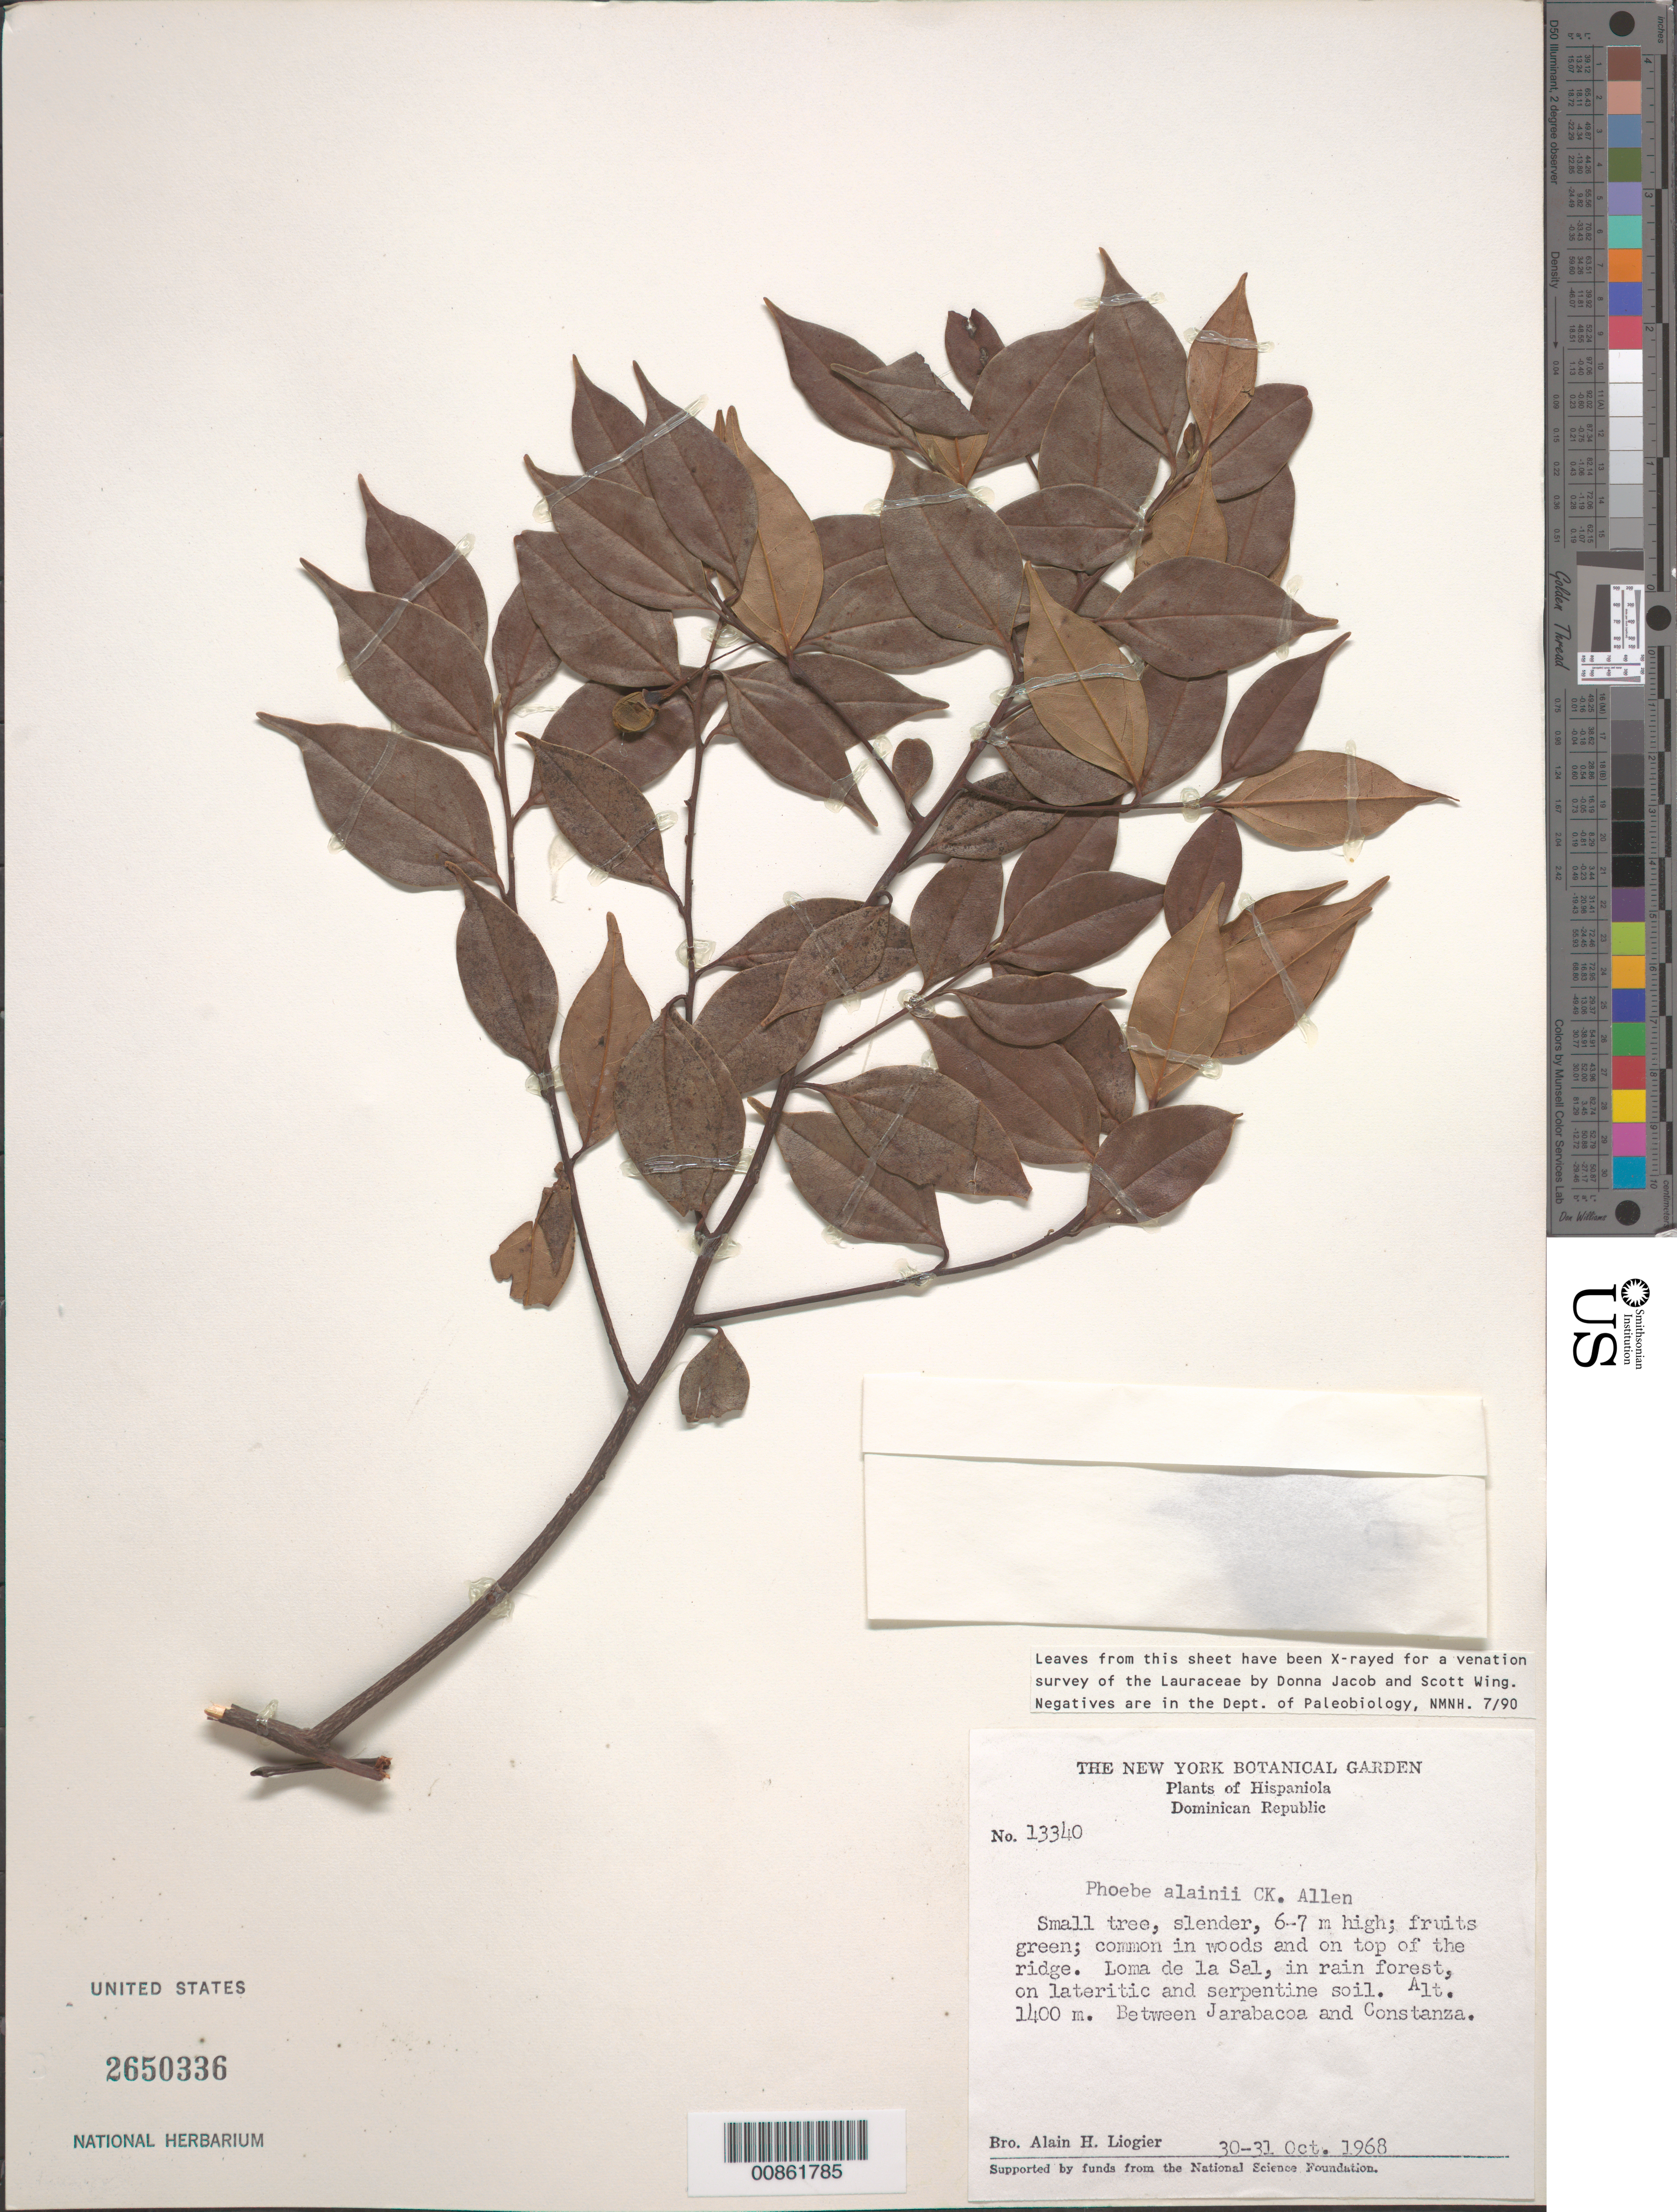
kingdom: Plantae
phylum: Tracheophyta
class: Magnoliopsida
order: Laurales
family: Lauraceae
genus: Cinnamomum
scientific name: Cinnamomum alainii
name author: (C.K. Allen) Alain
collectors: A. H. Liogier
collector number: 13340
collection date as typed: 30 Oct 1968 to 31 Oct 1968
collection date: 1968-10-30/1968-10-31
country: Dominican Republic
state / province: La Vega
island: Hispaniola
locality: Loma de la Sal. Between Jarabacoa and Constanza.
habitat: Common in woods and on top of the ridge. In rain forest, on lateritic and serpentine soil.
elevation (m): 1400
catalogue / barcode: US 2650336